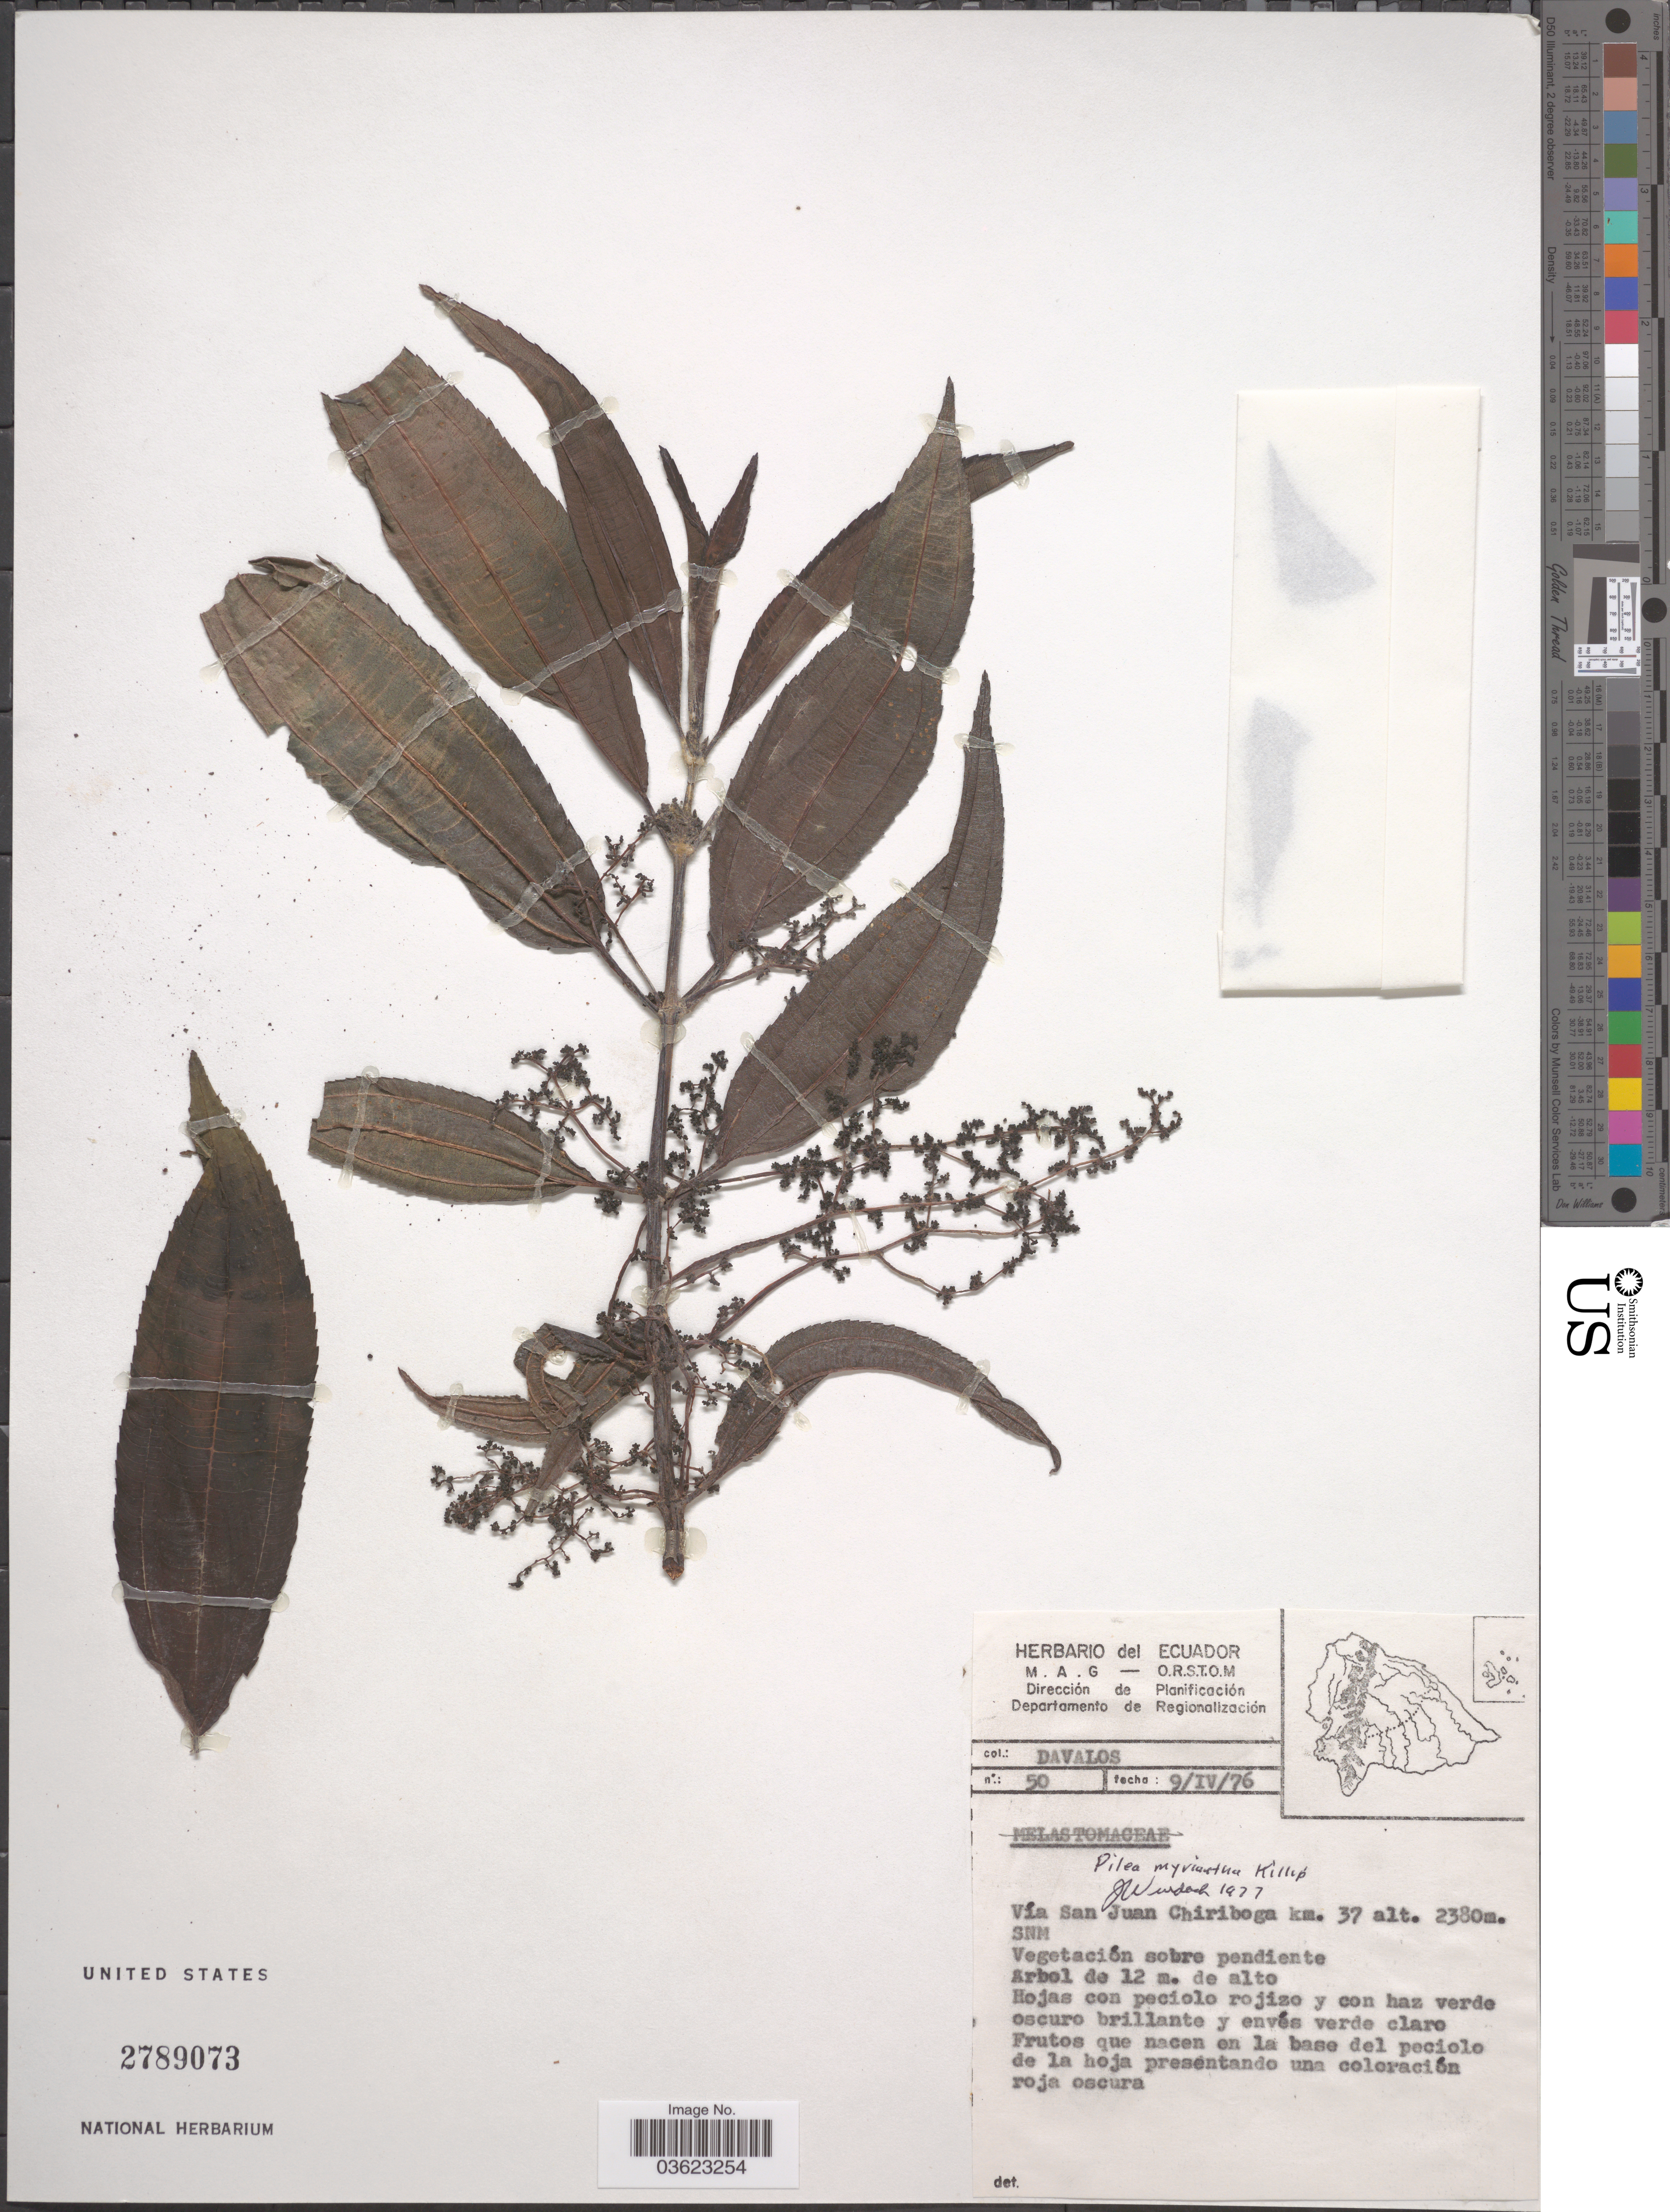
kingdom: Plantae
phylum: Tracheophyta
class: Magnoliopsida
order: Rosales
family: Urticaceae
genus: Pilea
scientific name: Pilea myriantha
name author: Killip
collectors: Davalos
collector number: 50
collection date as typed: Transcribed d/m/y: 9/4/76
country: Ecuador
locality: Vía San Juan Chiriboga km. 37.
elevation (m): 2380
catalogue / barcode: US 2789073